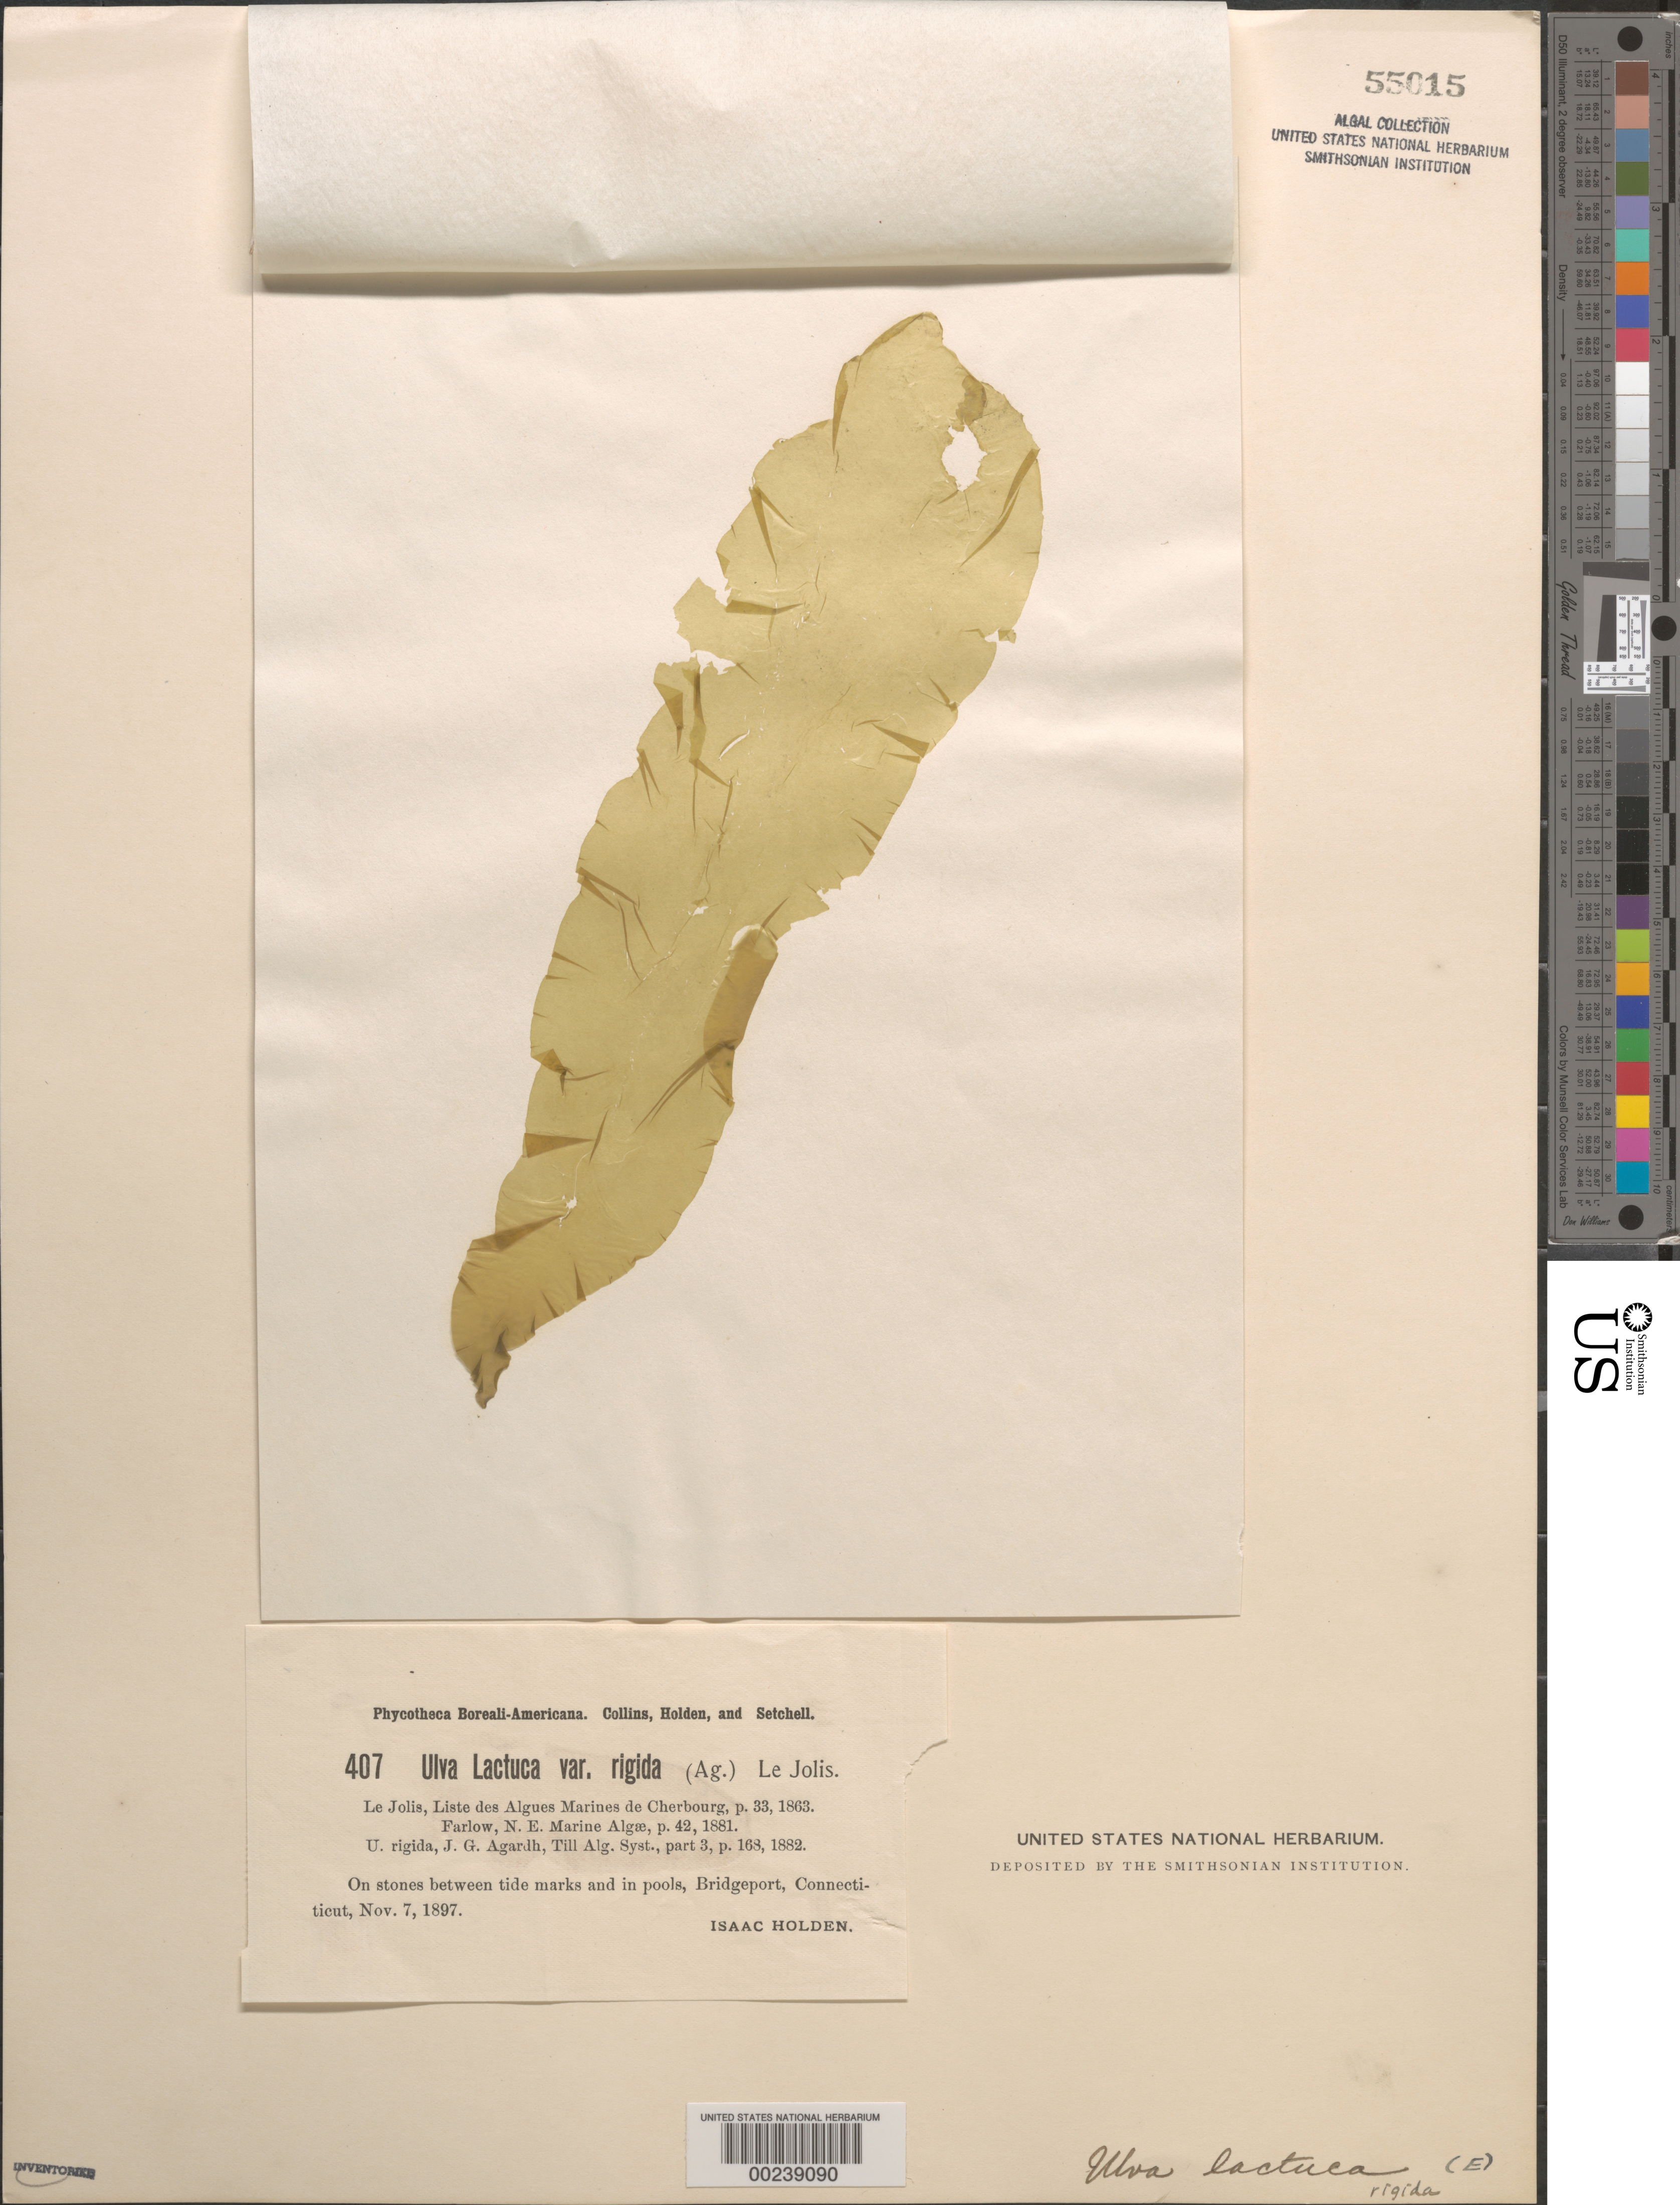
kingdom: Plantae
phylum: Chlorophyta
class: Ulvophyceae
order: Ulvales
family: Ulvaceae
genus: Ulva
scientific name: Ulva lactuca var. rigida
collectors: I. Holden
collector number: PB-A 407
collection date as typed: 07 Nov 1897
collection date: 1897-11-07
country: United States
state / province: Connecticut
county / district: Fairfield County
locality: Bridgeport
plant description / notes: Collins, Holden & Setchell, Phycotheca Boreali-Americana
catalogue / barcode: US 55015